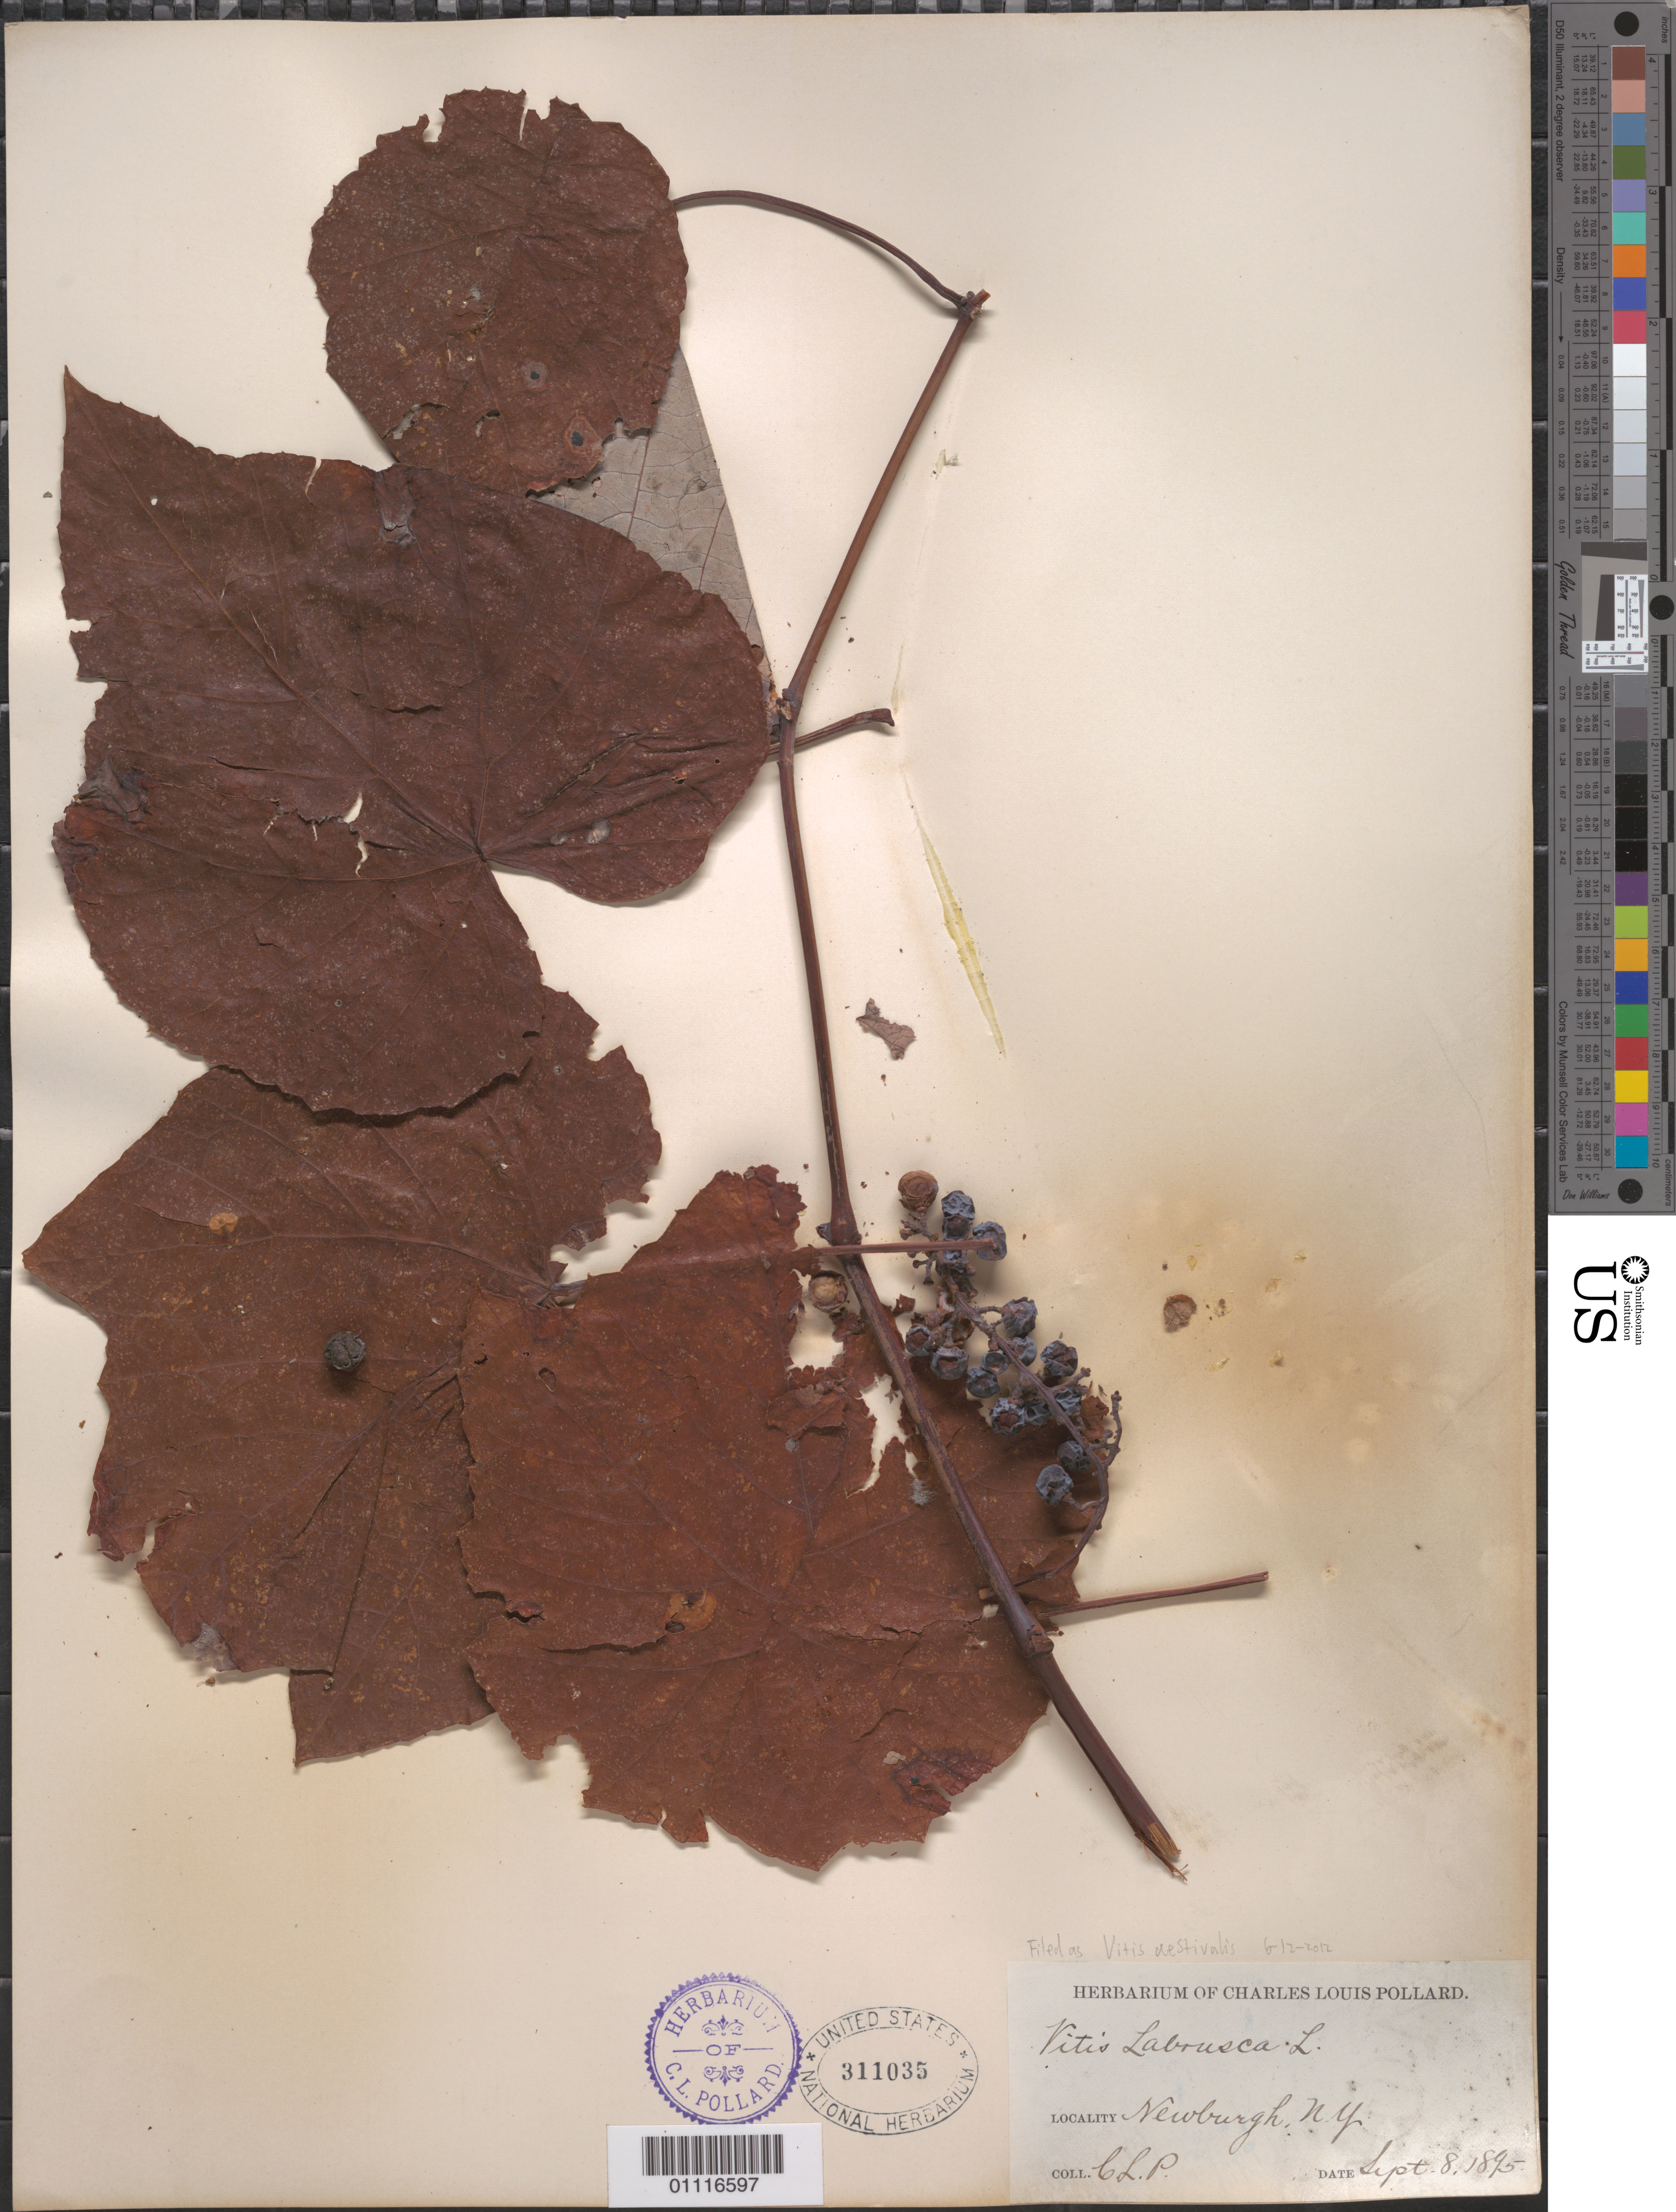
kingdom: Plantae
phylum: Tracheophyta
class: Magnoliopsida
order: Vitales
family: Vitaceae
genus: Vitis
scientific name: Vitis aestivalis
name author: Michx.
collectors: C. L. Pollard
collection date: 1895-09-08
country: United States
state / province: New York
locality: Newburgh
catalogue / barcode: US 311035